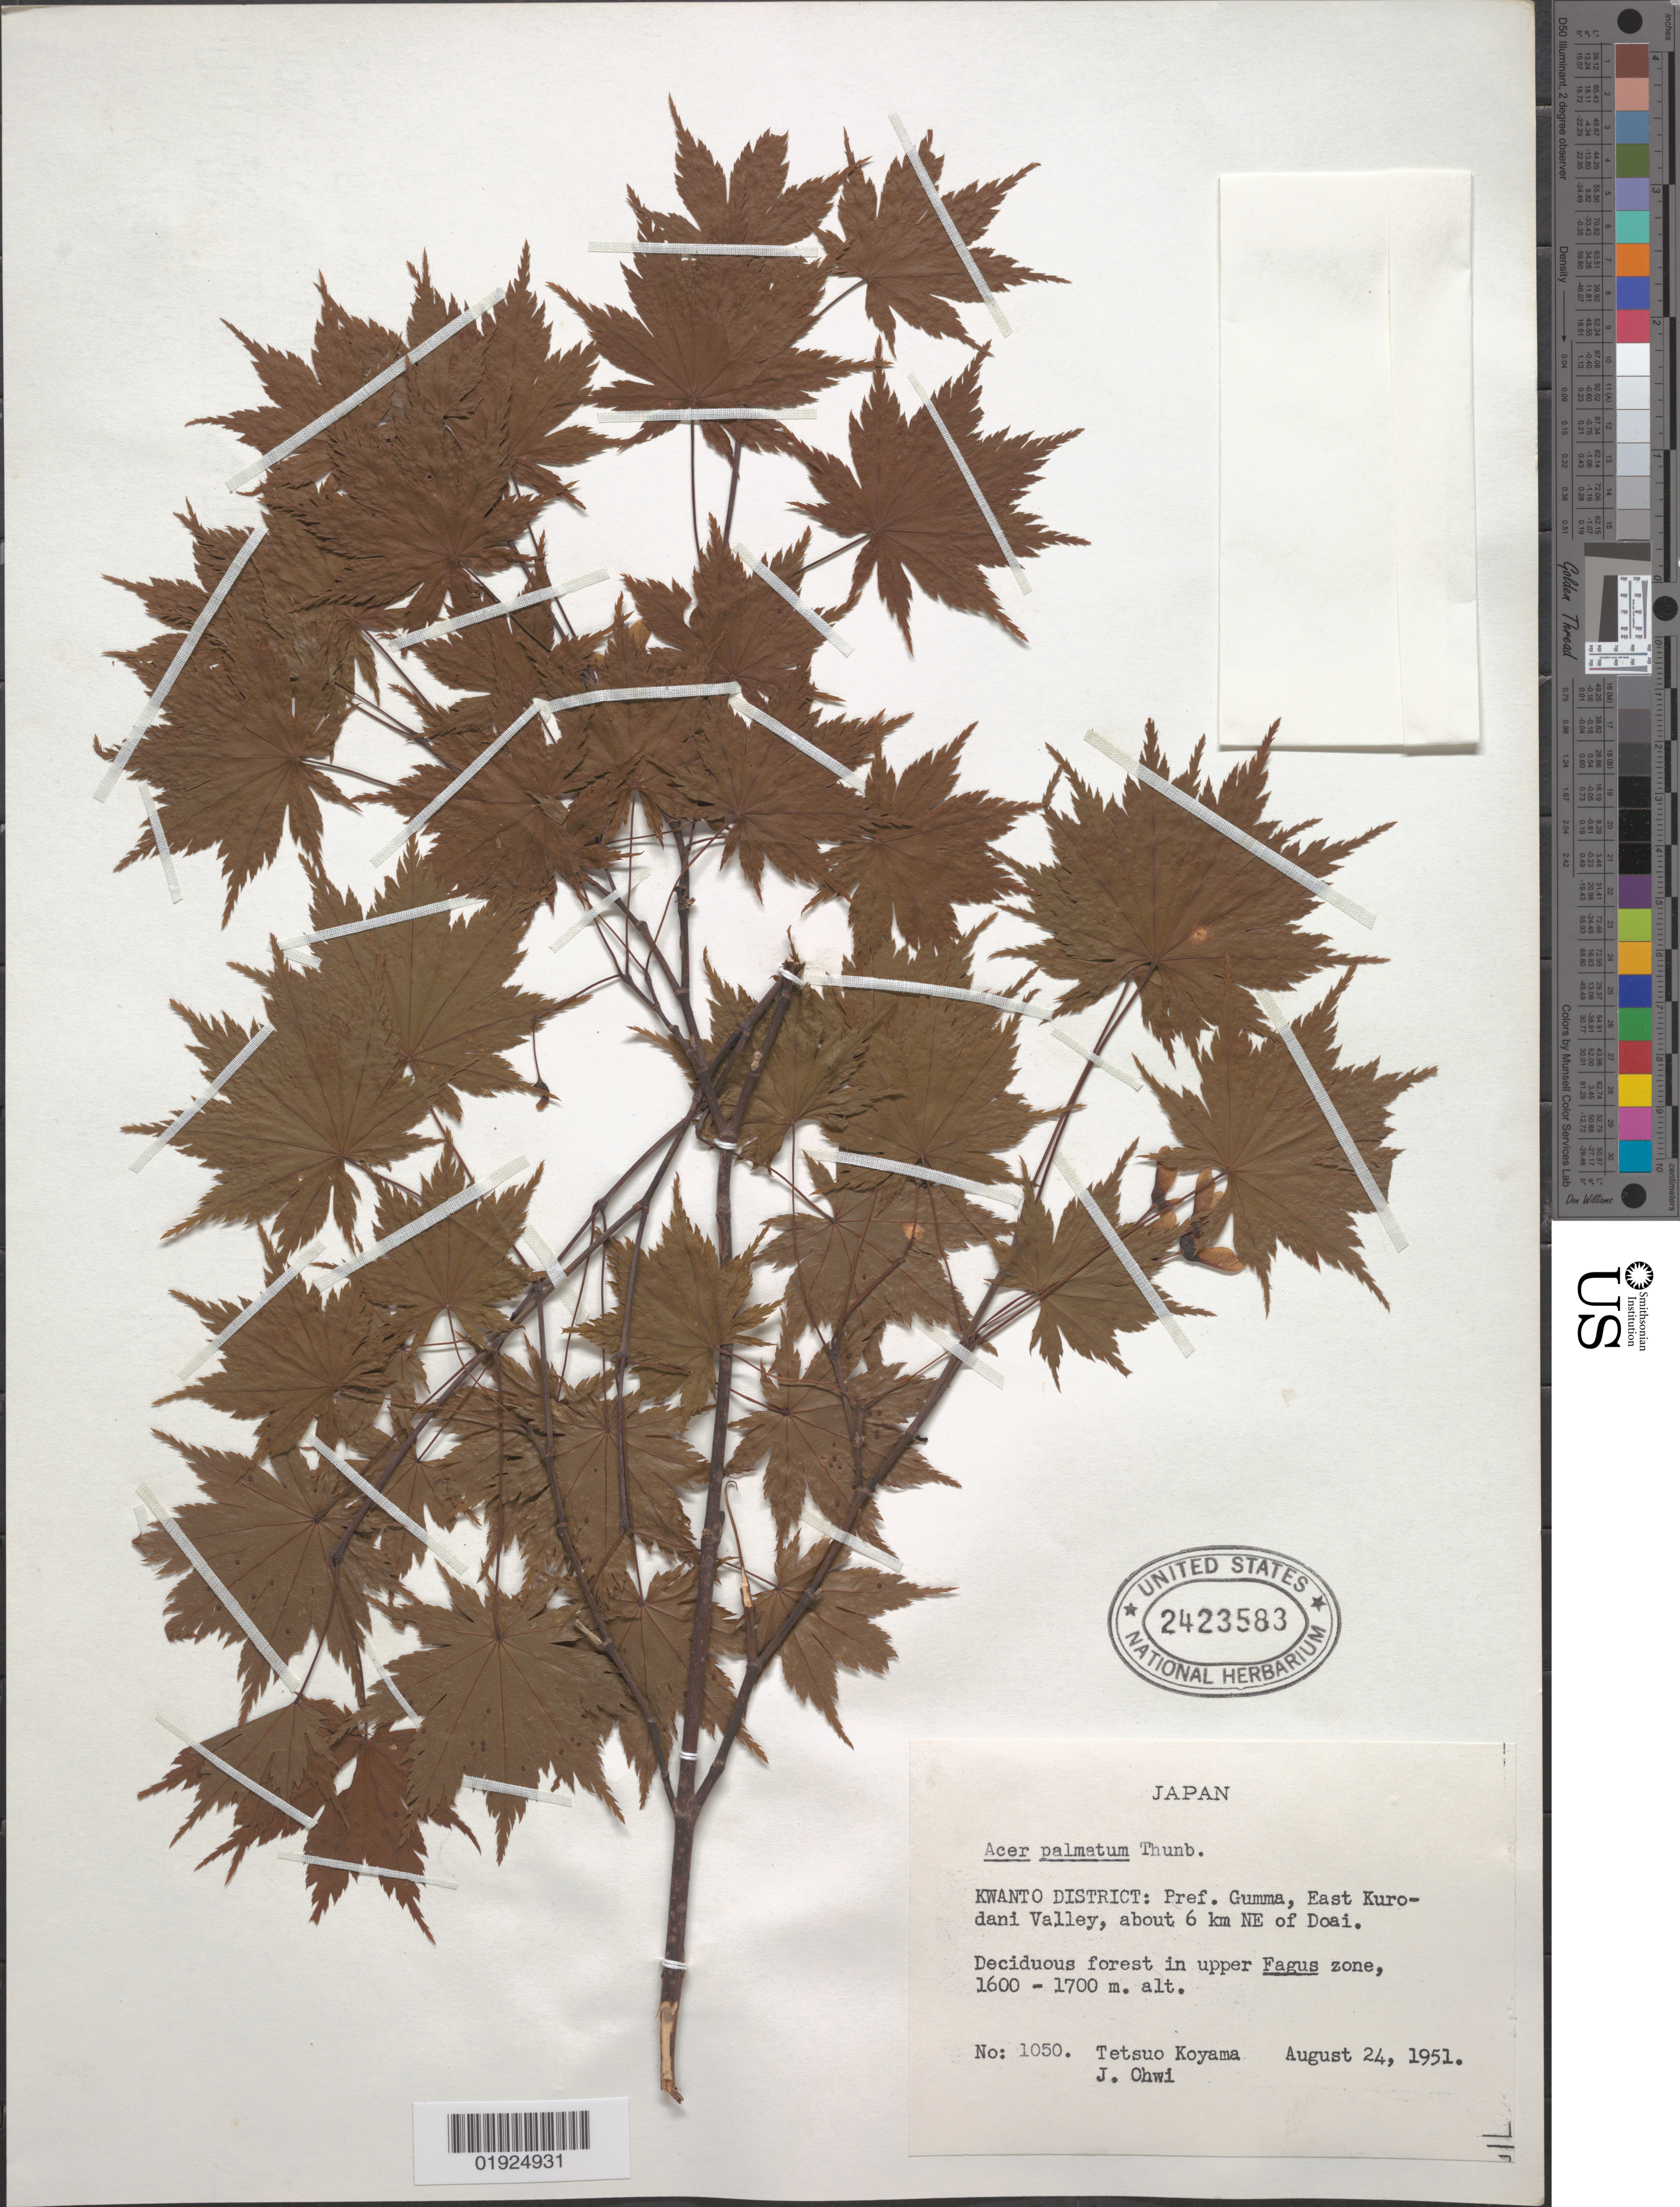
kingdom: Plantae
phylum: Tracheophyta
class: Magnoliopsida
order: Sapindales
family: Sapindaceae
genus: Acer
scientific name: Acer palmatum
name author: Thunb.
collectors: T. Koyama & J. Ohwi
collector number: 1050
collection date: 1951-08-24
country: Japan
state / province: Gunma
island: Honshu I.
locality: Kwanto District, East Kurodani Valley, about 6 m NE of Doai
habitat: Deciduous forest in upper Fagus zone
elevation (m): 1600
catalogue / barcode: US 2423583